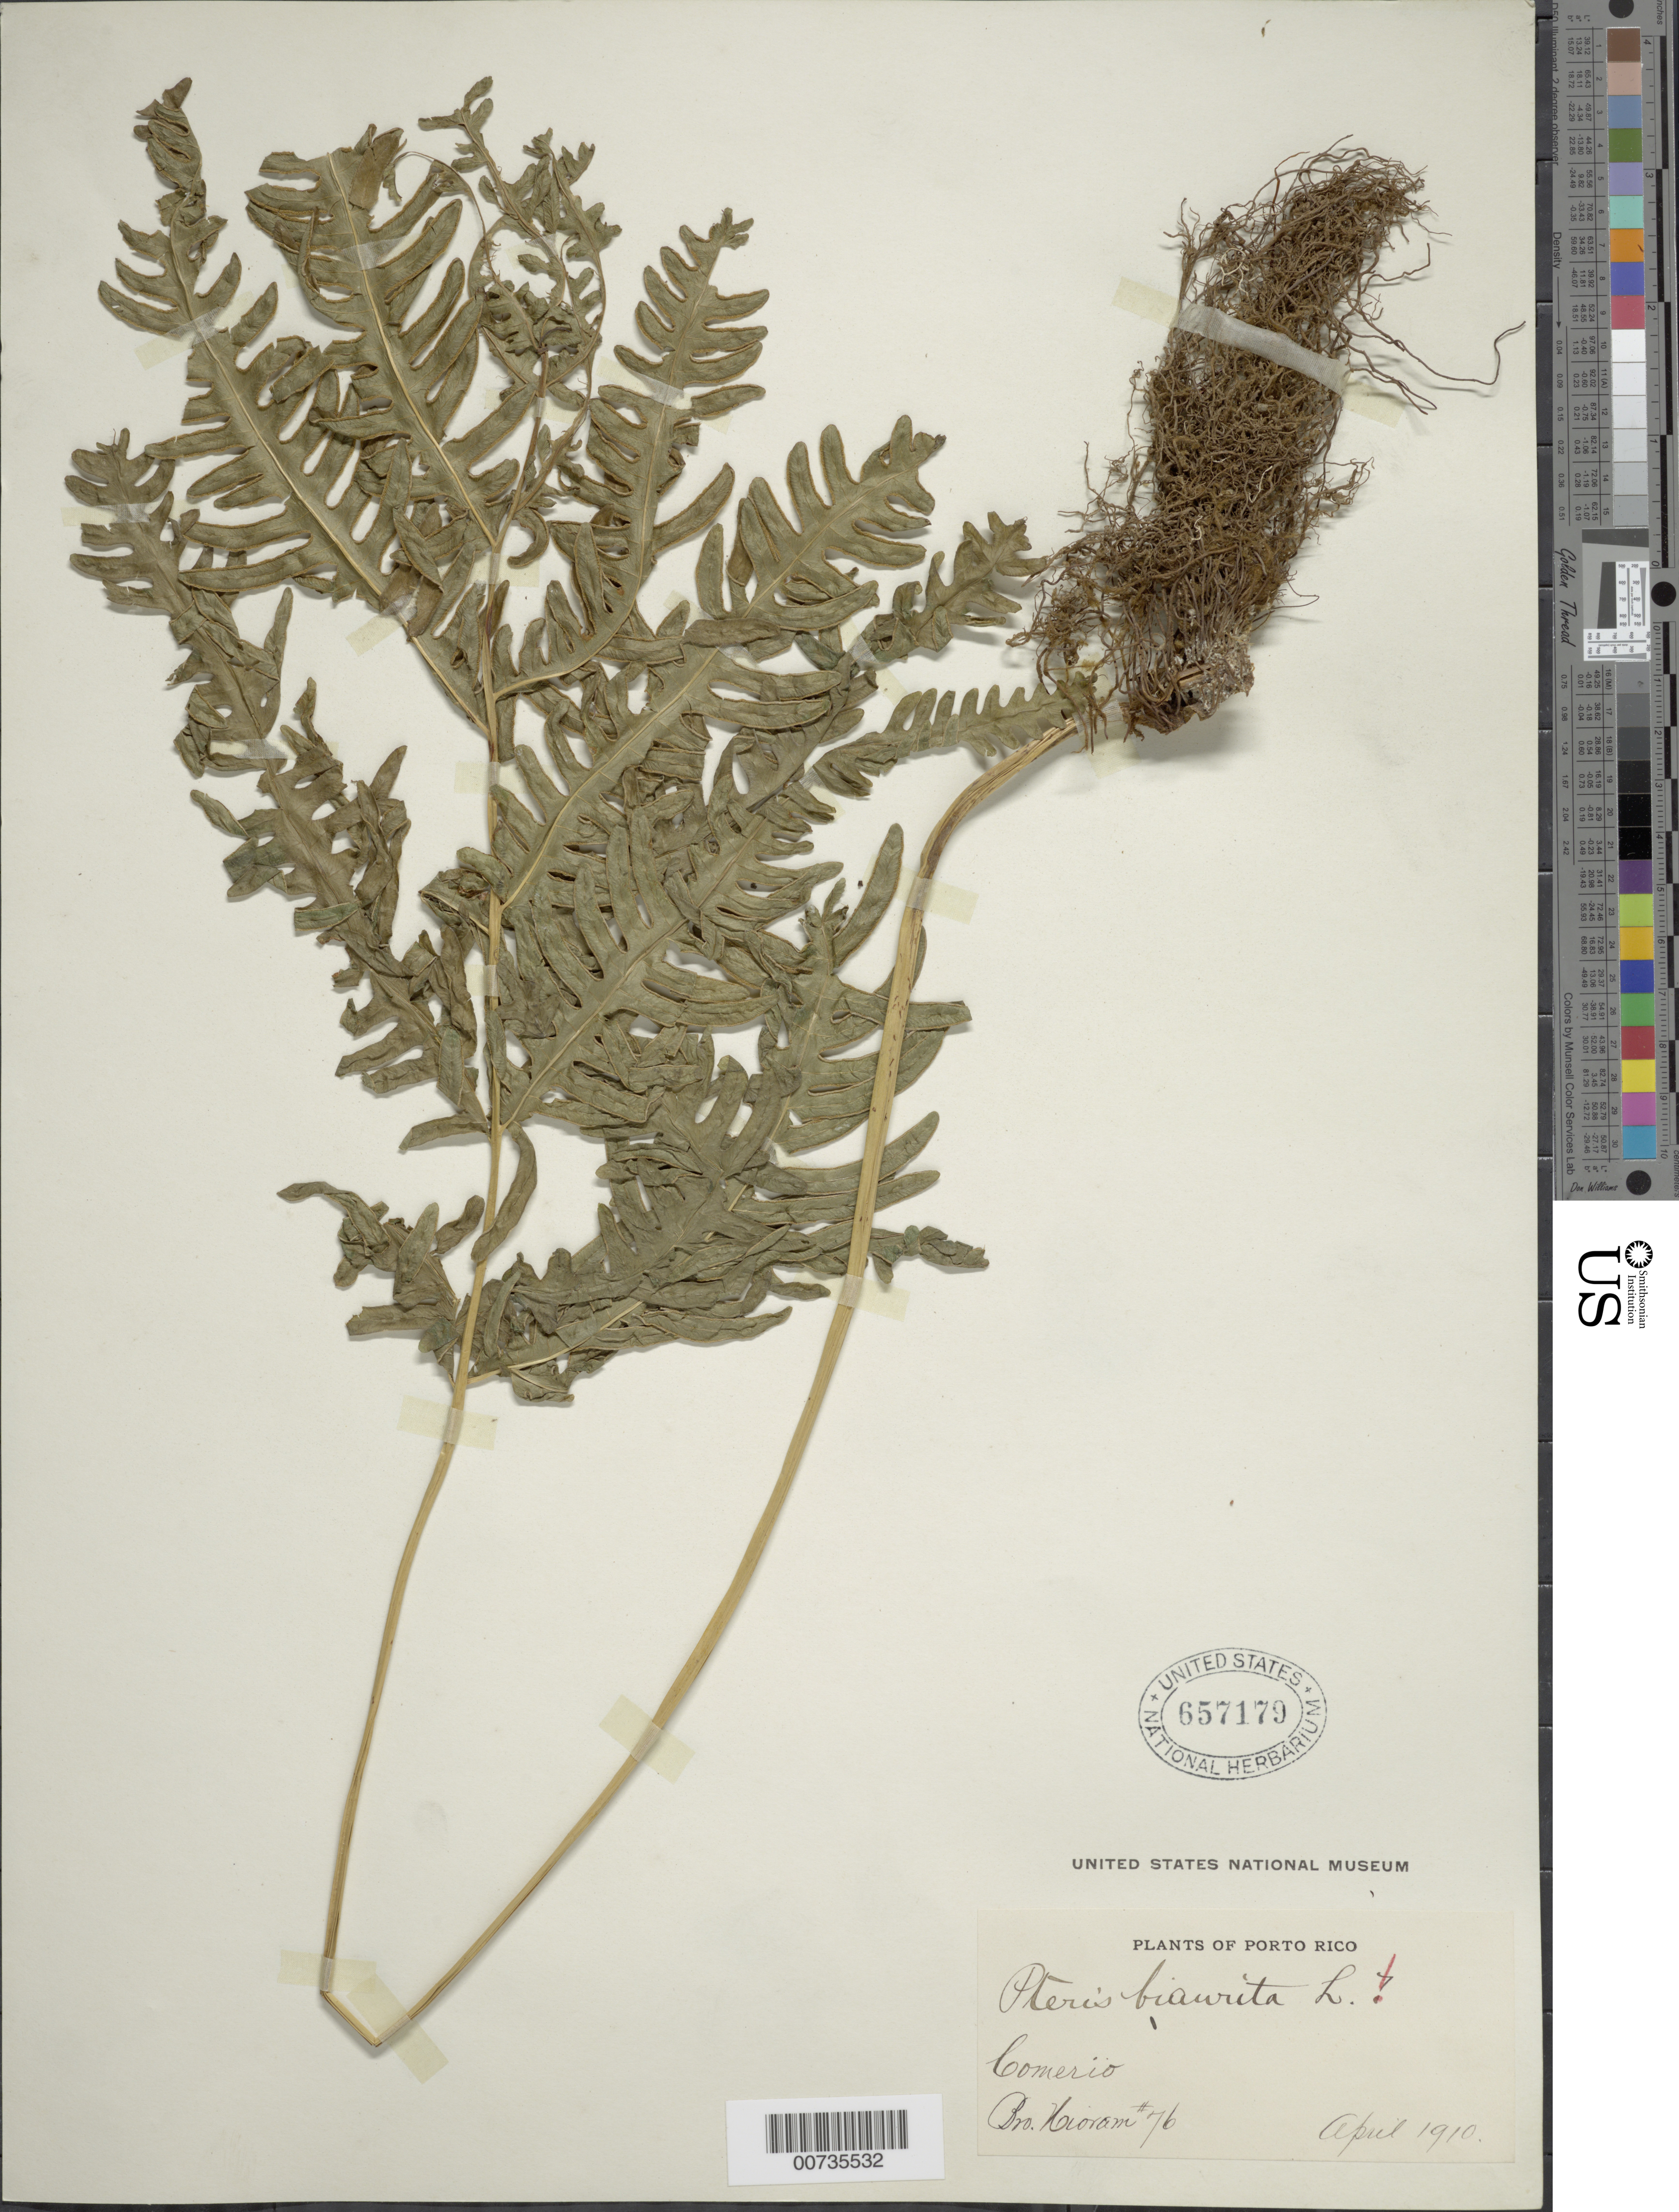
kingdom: Plantae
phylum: Tracheophyta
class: Polypodiopsida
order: Polypodiales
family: Pteridaceae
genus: Pteris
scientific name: Pteris biaurita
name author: L.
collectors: Bro. Hioram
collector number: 76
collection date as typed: Apr 1910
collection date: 1910-04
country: Puerto Rico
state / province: Comerio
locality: Comerio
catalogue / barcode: US 657179